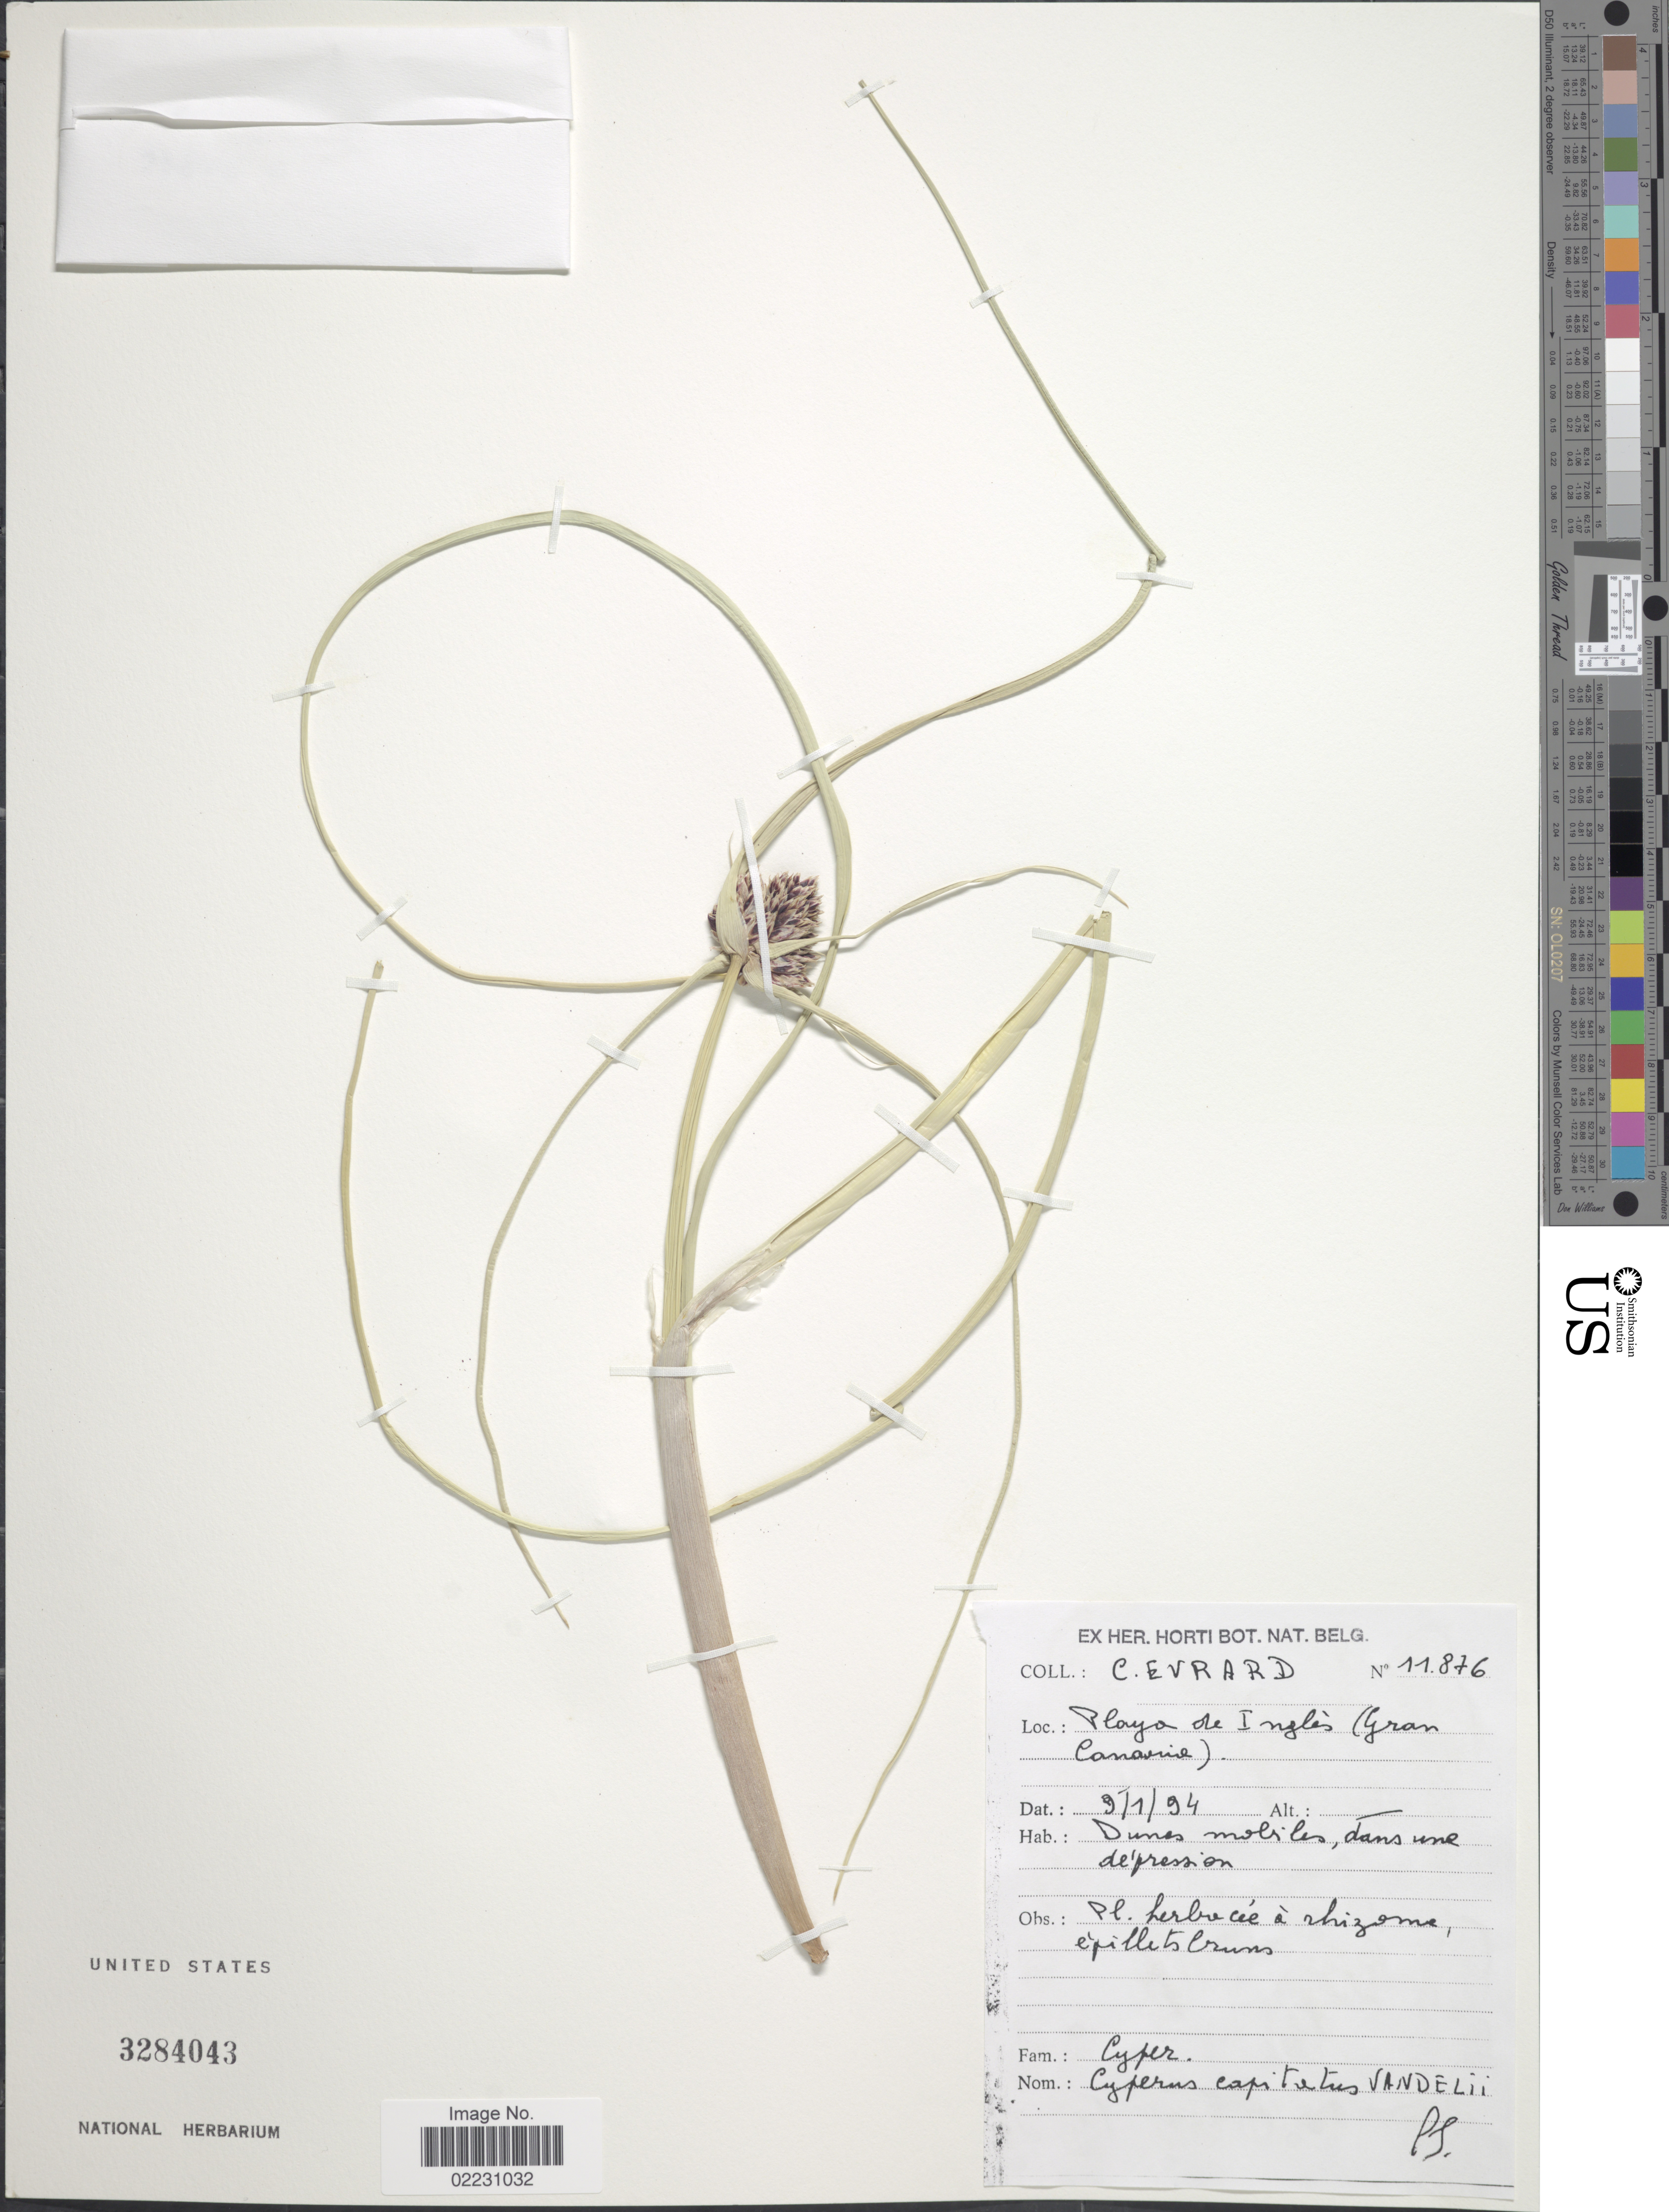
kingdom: Plantae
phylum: Tracheophyta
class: Liliopsida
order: Poales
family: Cyperaceae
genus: Cyperus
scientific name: Cyperus capitatus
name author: Vand.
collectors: C. Evrard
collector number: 11876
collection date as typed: Transcribed d/m/y: 9/1/94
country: Spain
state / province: Canarias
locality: Playa de Ingles (Gran Canarie])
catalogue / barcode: US 3284043